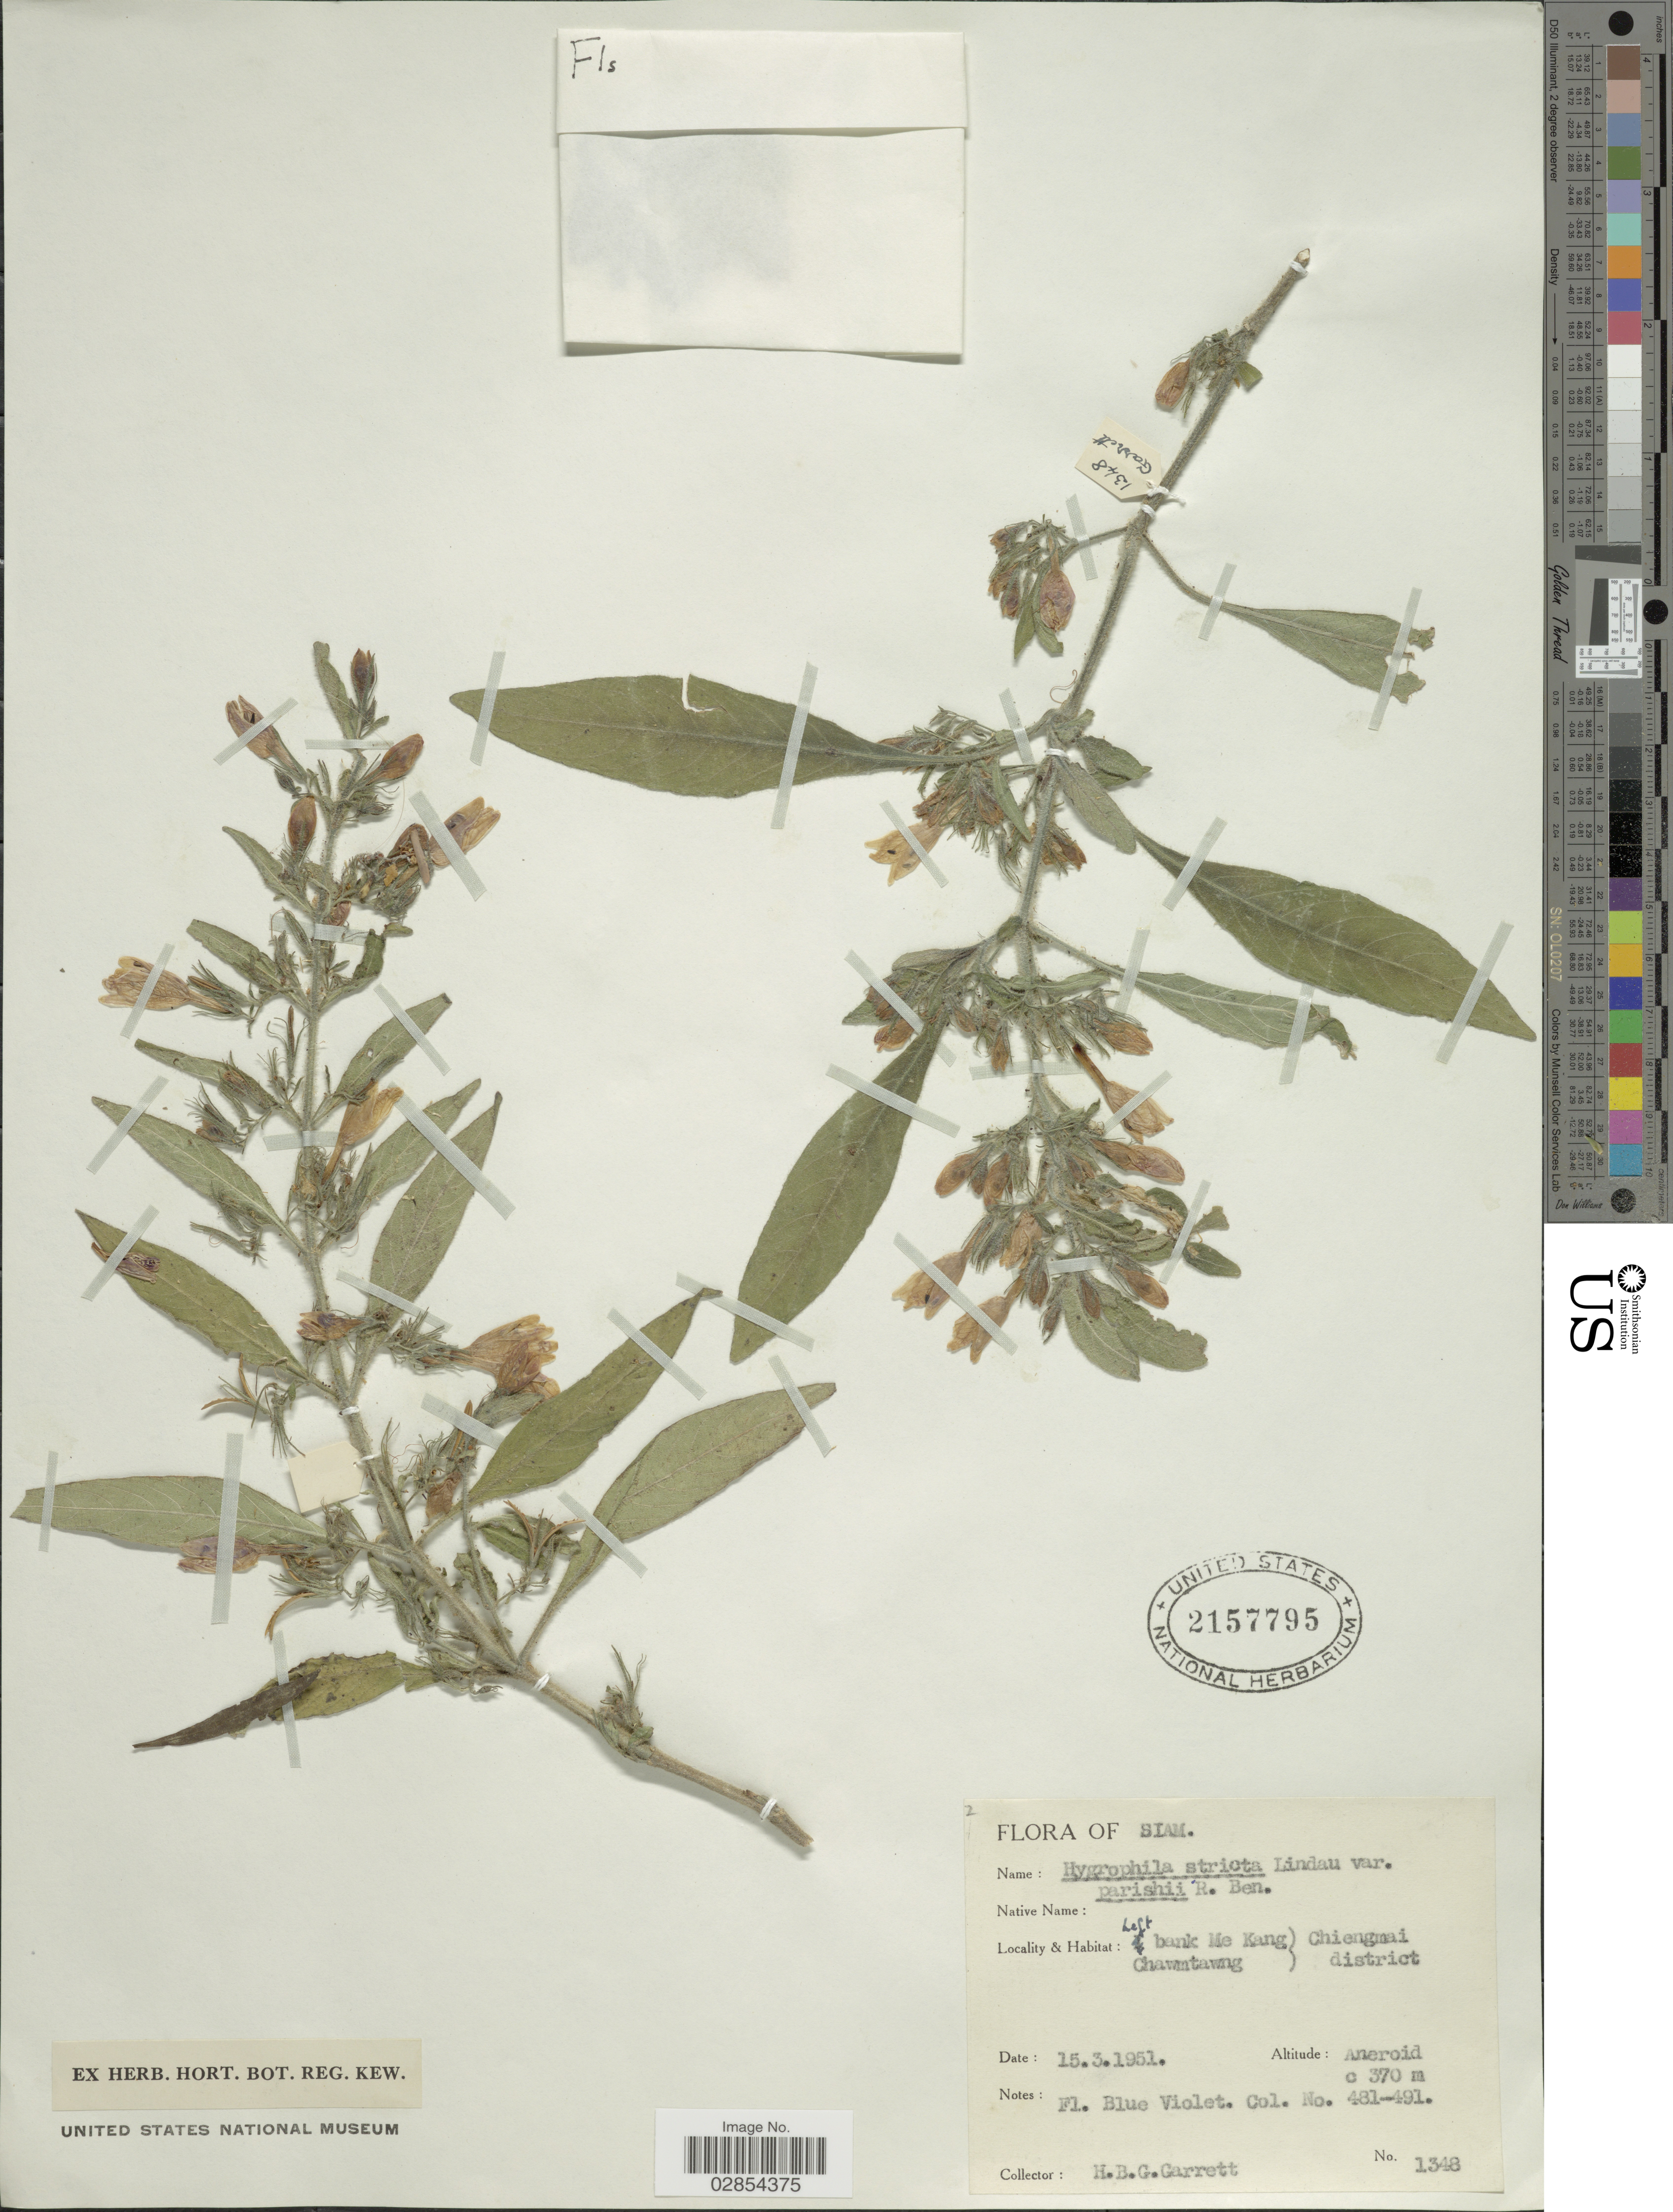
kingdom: Plantae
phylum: Tracheophyta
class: Magnoliopsida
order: Lamiales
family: Acanthaceae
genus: Hygrophila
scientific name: Hygrophila stricta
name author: Lindau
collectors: H. Garrett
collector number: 1348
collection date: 1951-03-15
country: Thailand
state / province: Chiang Mai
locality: Siam. Left bank Me Kang. Chawmtawng. Chiengmai district.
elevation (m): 370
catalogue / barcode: US 2157795